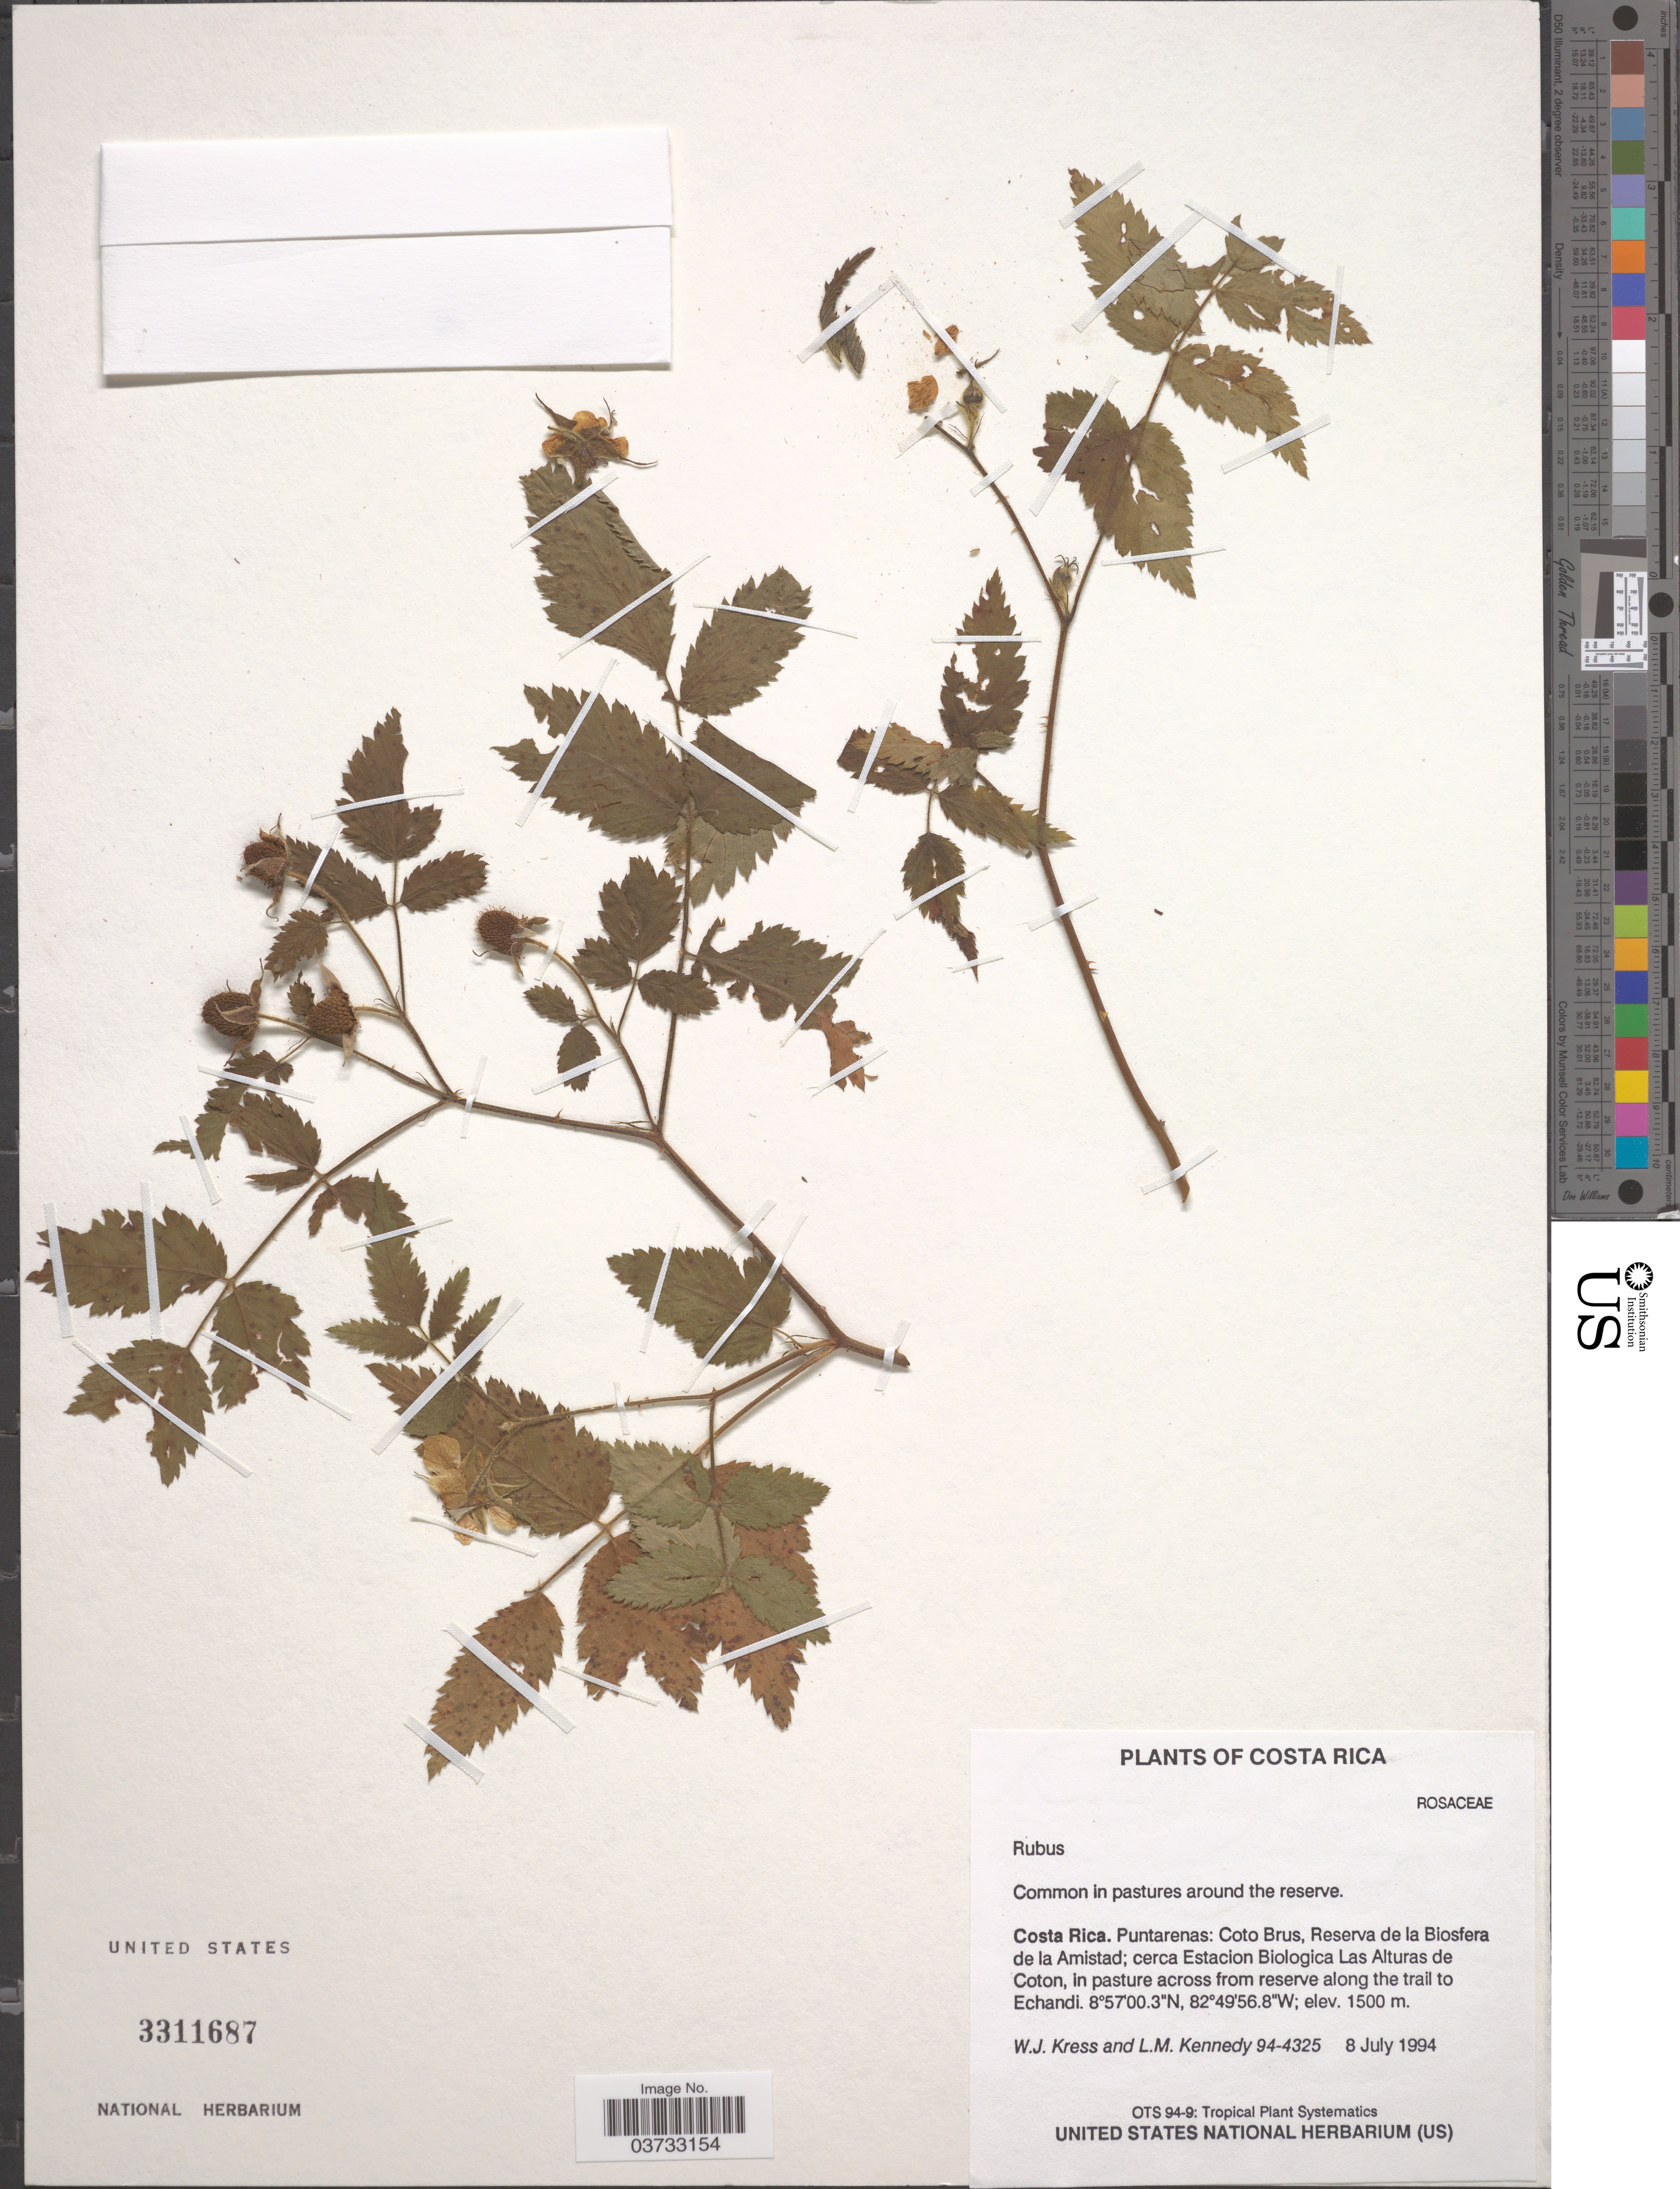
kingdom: Plantae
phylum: Tracheophyta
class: Magnoliopsida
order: Rosales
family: Rosaceae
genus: Rubus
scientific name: Rubus sp.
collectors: W. J. Kress & L. M. Kennedy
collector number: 94-4325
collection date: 1994-07-08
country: Costa Rica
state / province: Puntarenas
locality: Coto Brus, Reserva de la Biosfera de la Amistad; cerca Estacion Biologica Las Alturas de Coton, along the trail to Echandi.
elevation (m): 1500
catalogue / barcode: US 3311687